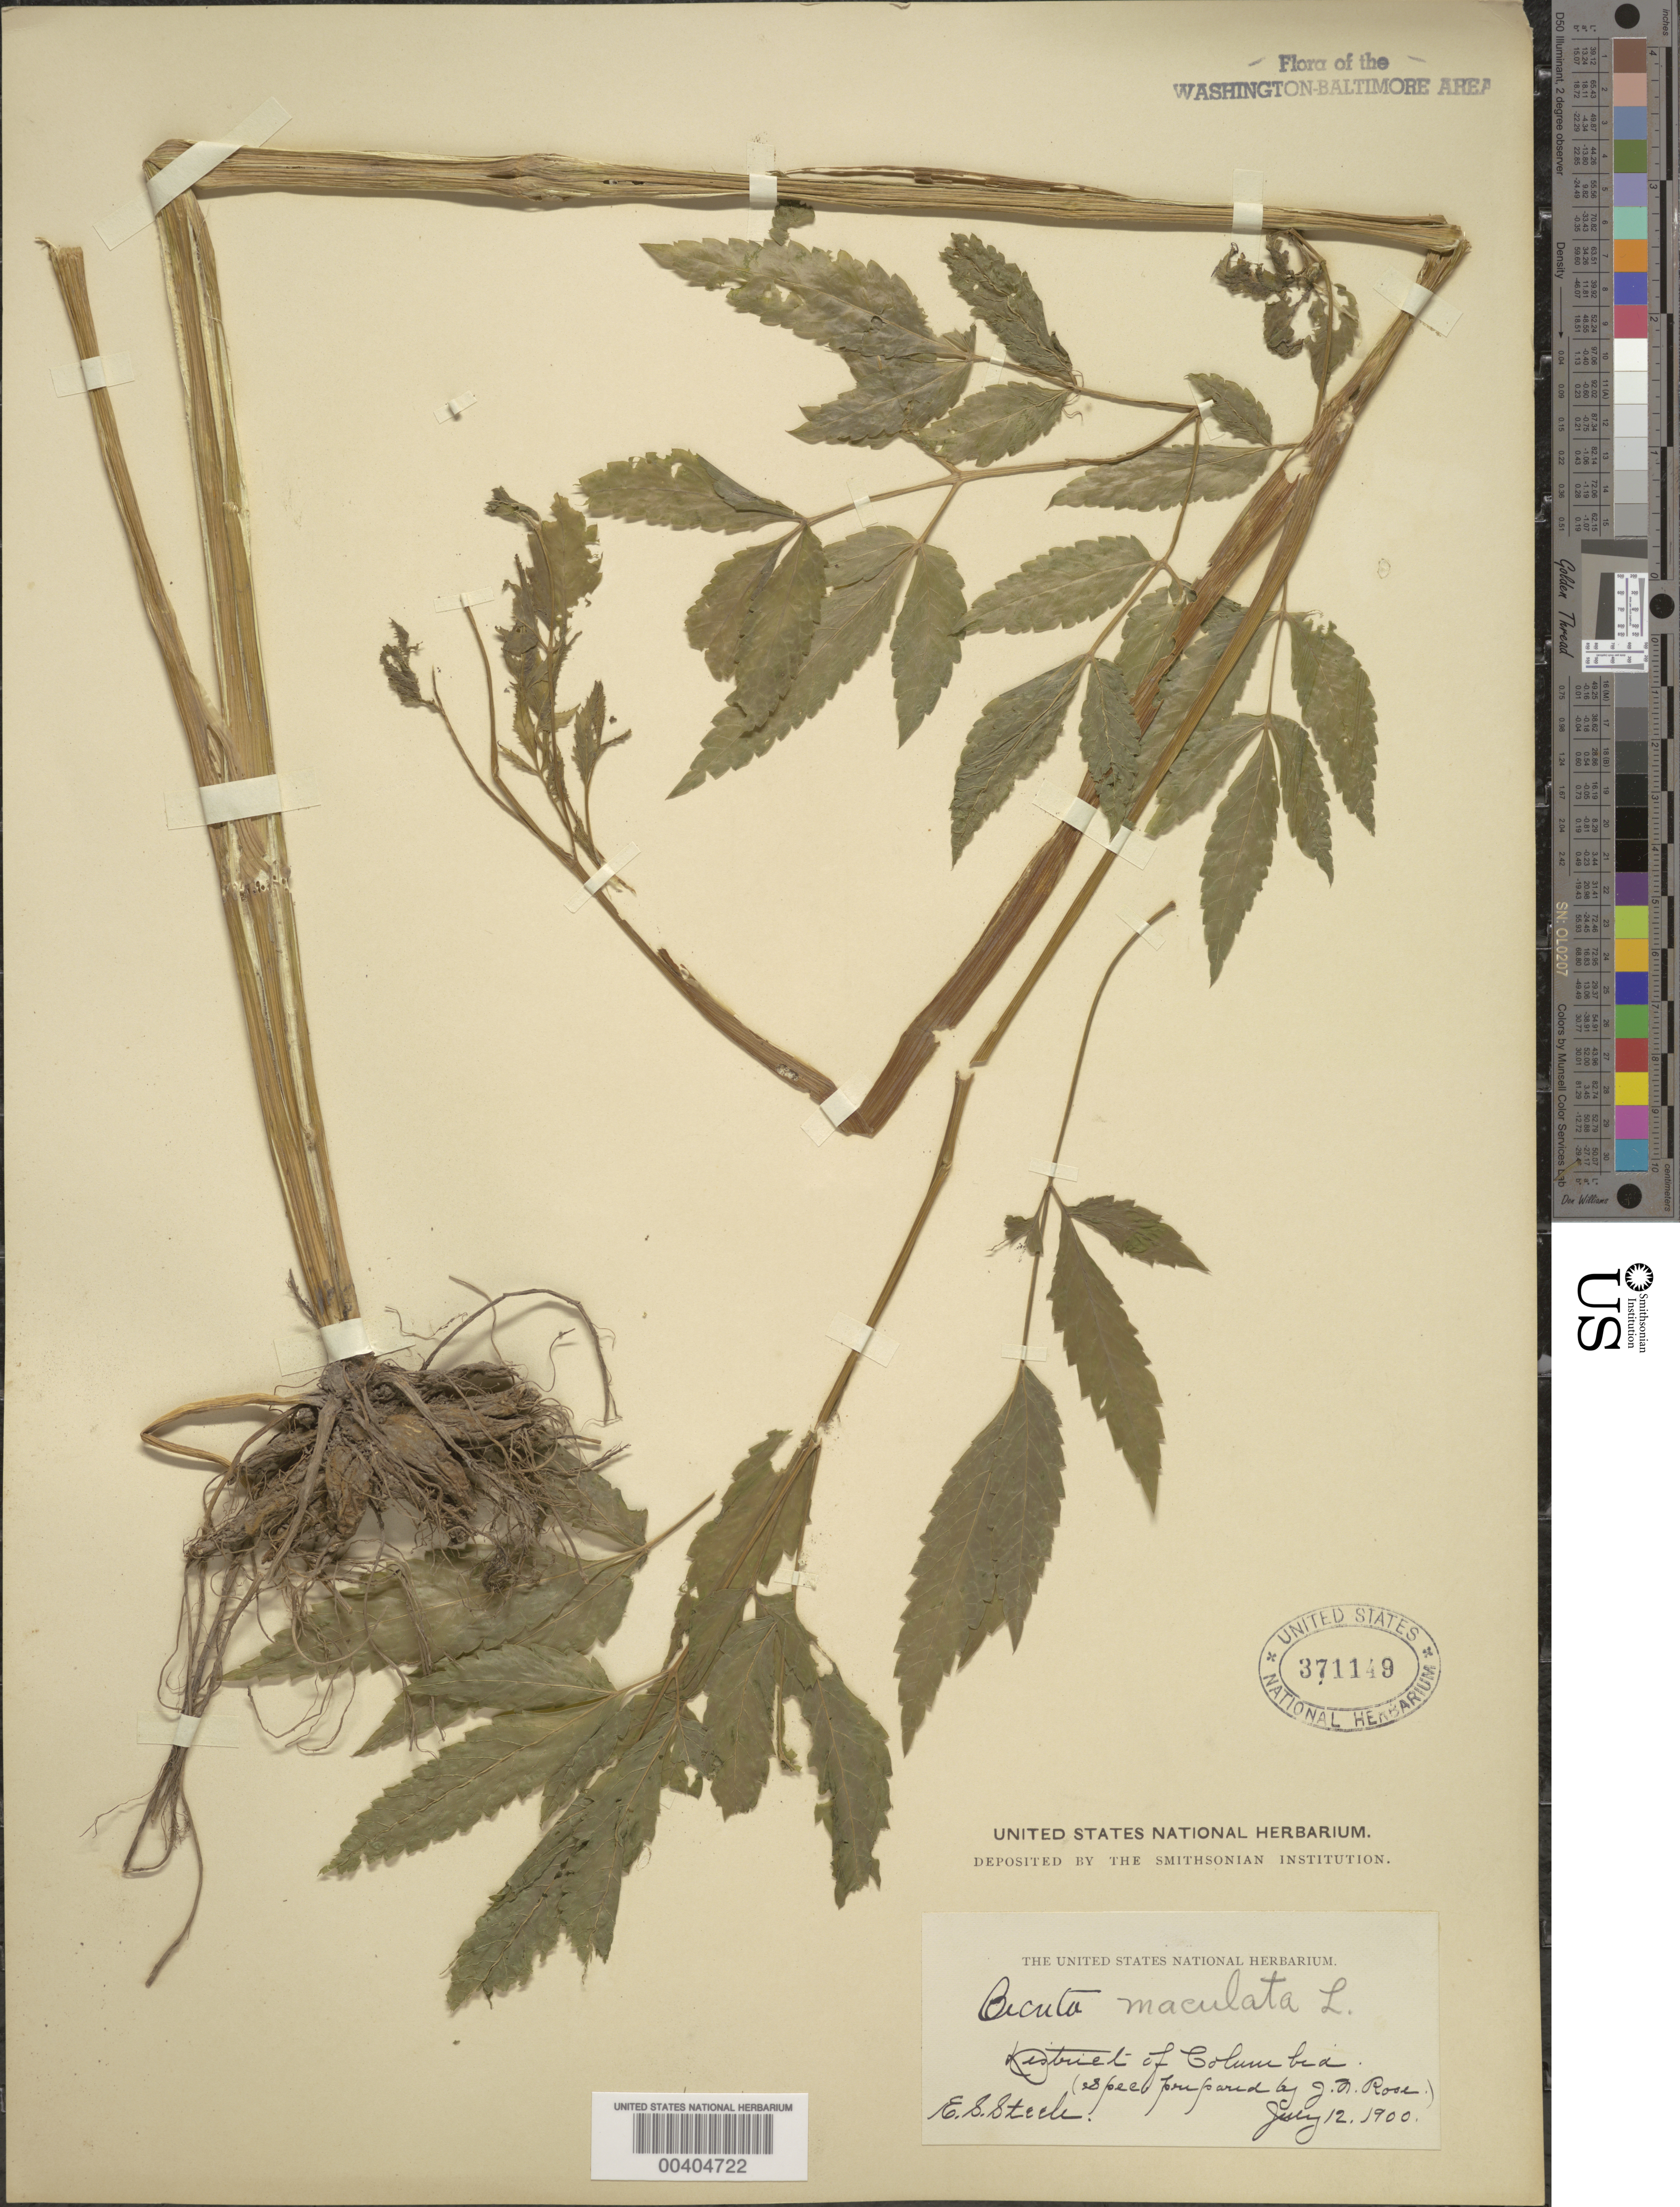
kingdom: Plantae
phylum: Tracheophyta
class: Magnoliopsida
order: Apiales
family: Apiaceae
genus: Cicuta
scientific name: Cicuta maculata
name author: L.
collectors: E. Steele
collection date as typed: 12 Jul 1900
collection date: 1900-07-12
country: United States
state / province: District of Columbia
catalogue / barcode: US 371149